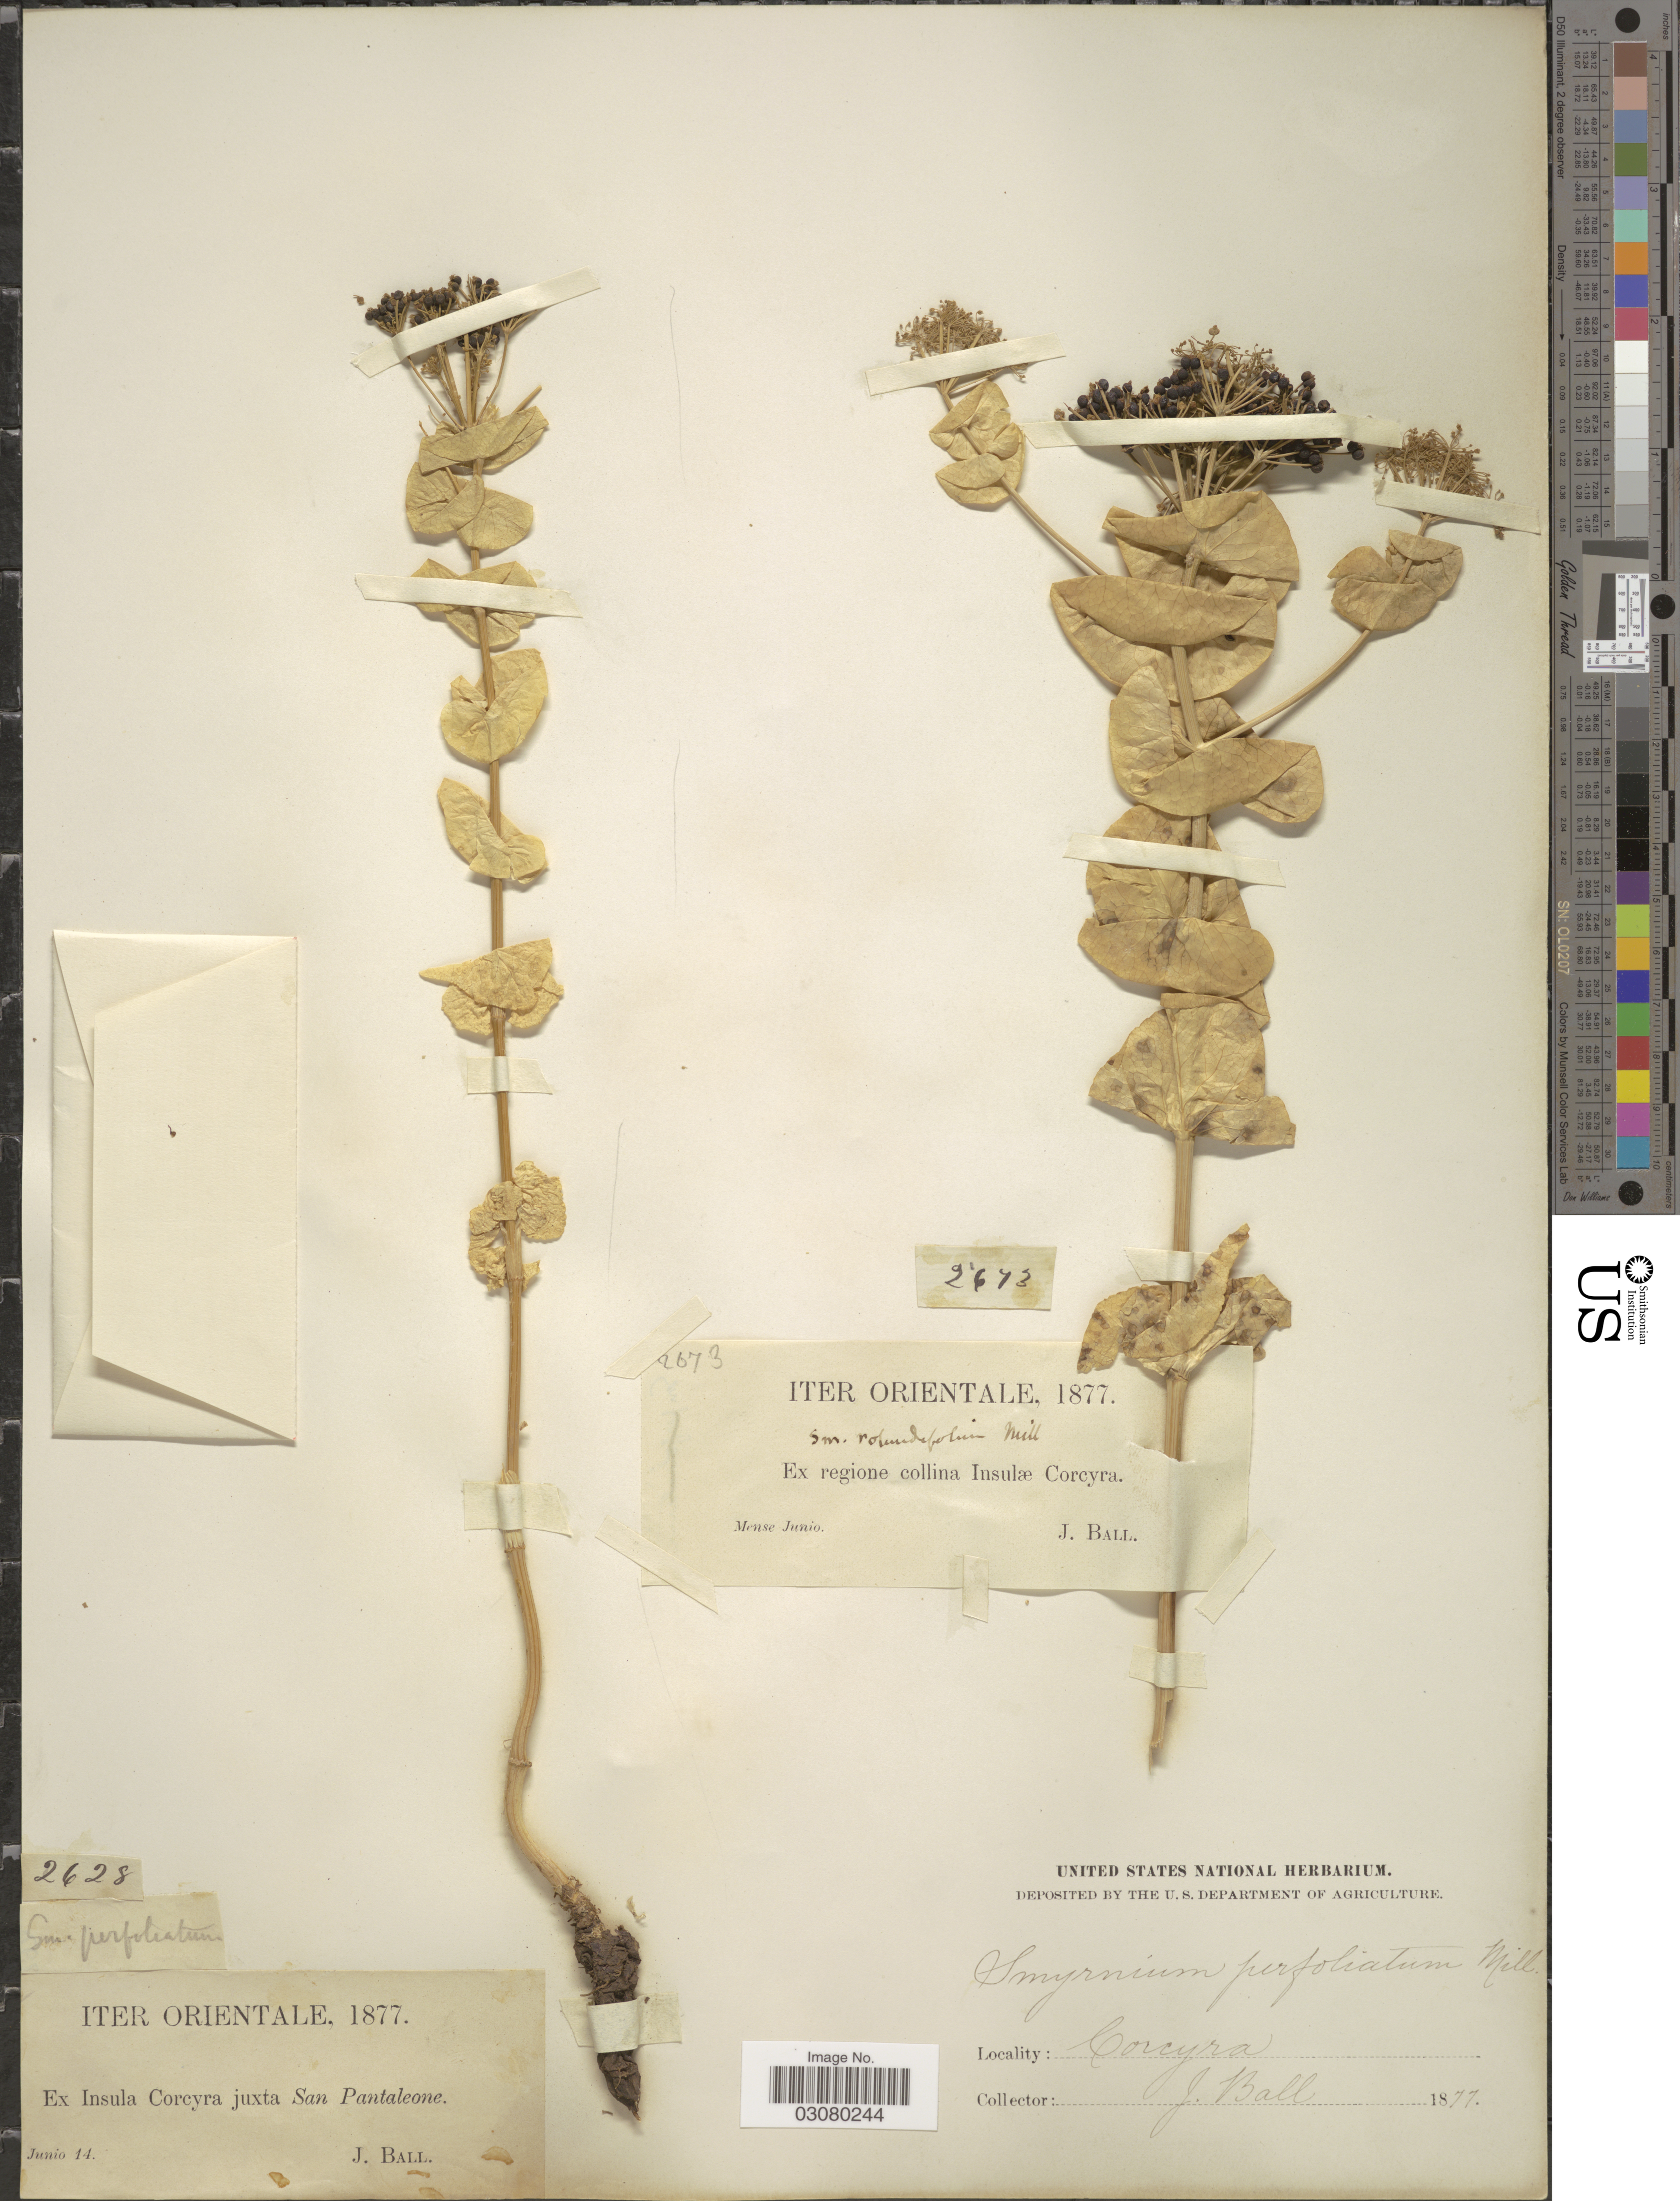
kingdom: Plantae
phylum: Tracheophyta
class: Magnoliopsida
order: Apiales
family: Apiaceae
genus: Smyrnium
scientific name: Smyrnium perfoliatum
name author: L.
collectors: J. Ball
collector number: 2673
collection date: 1877-06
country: Greece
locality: Orientale. Ex regione collina Insulae Corcyra.